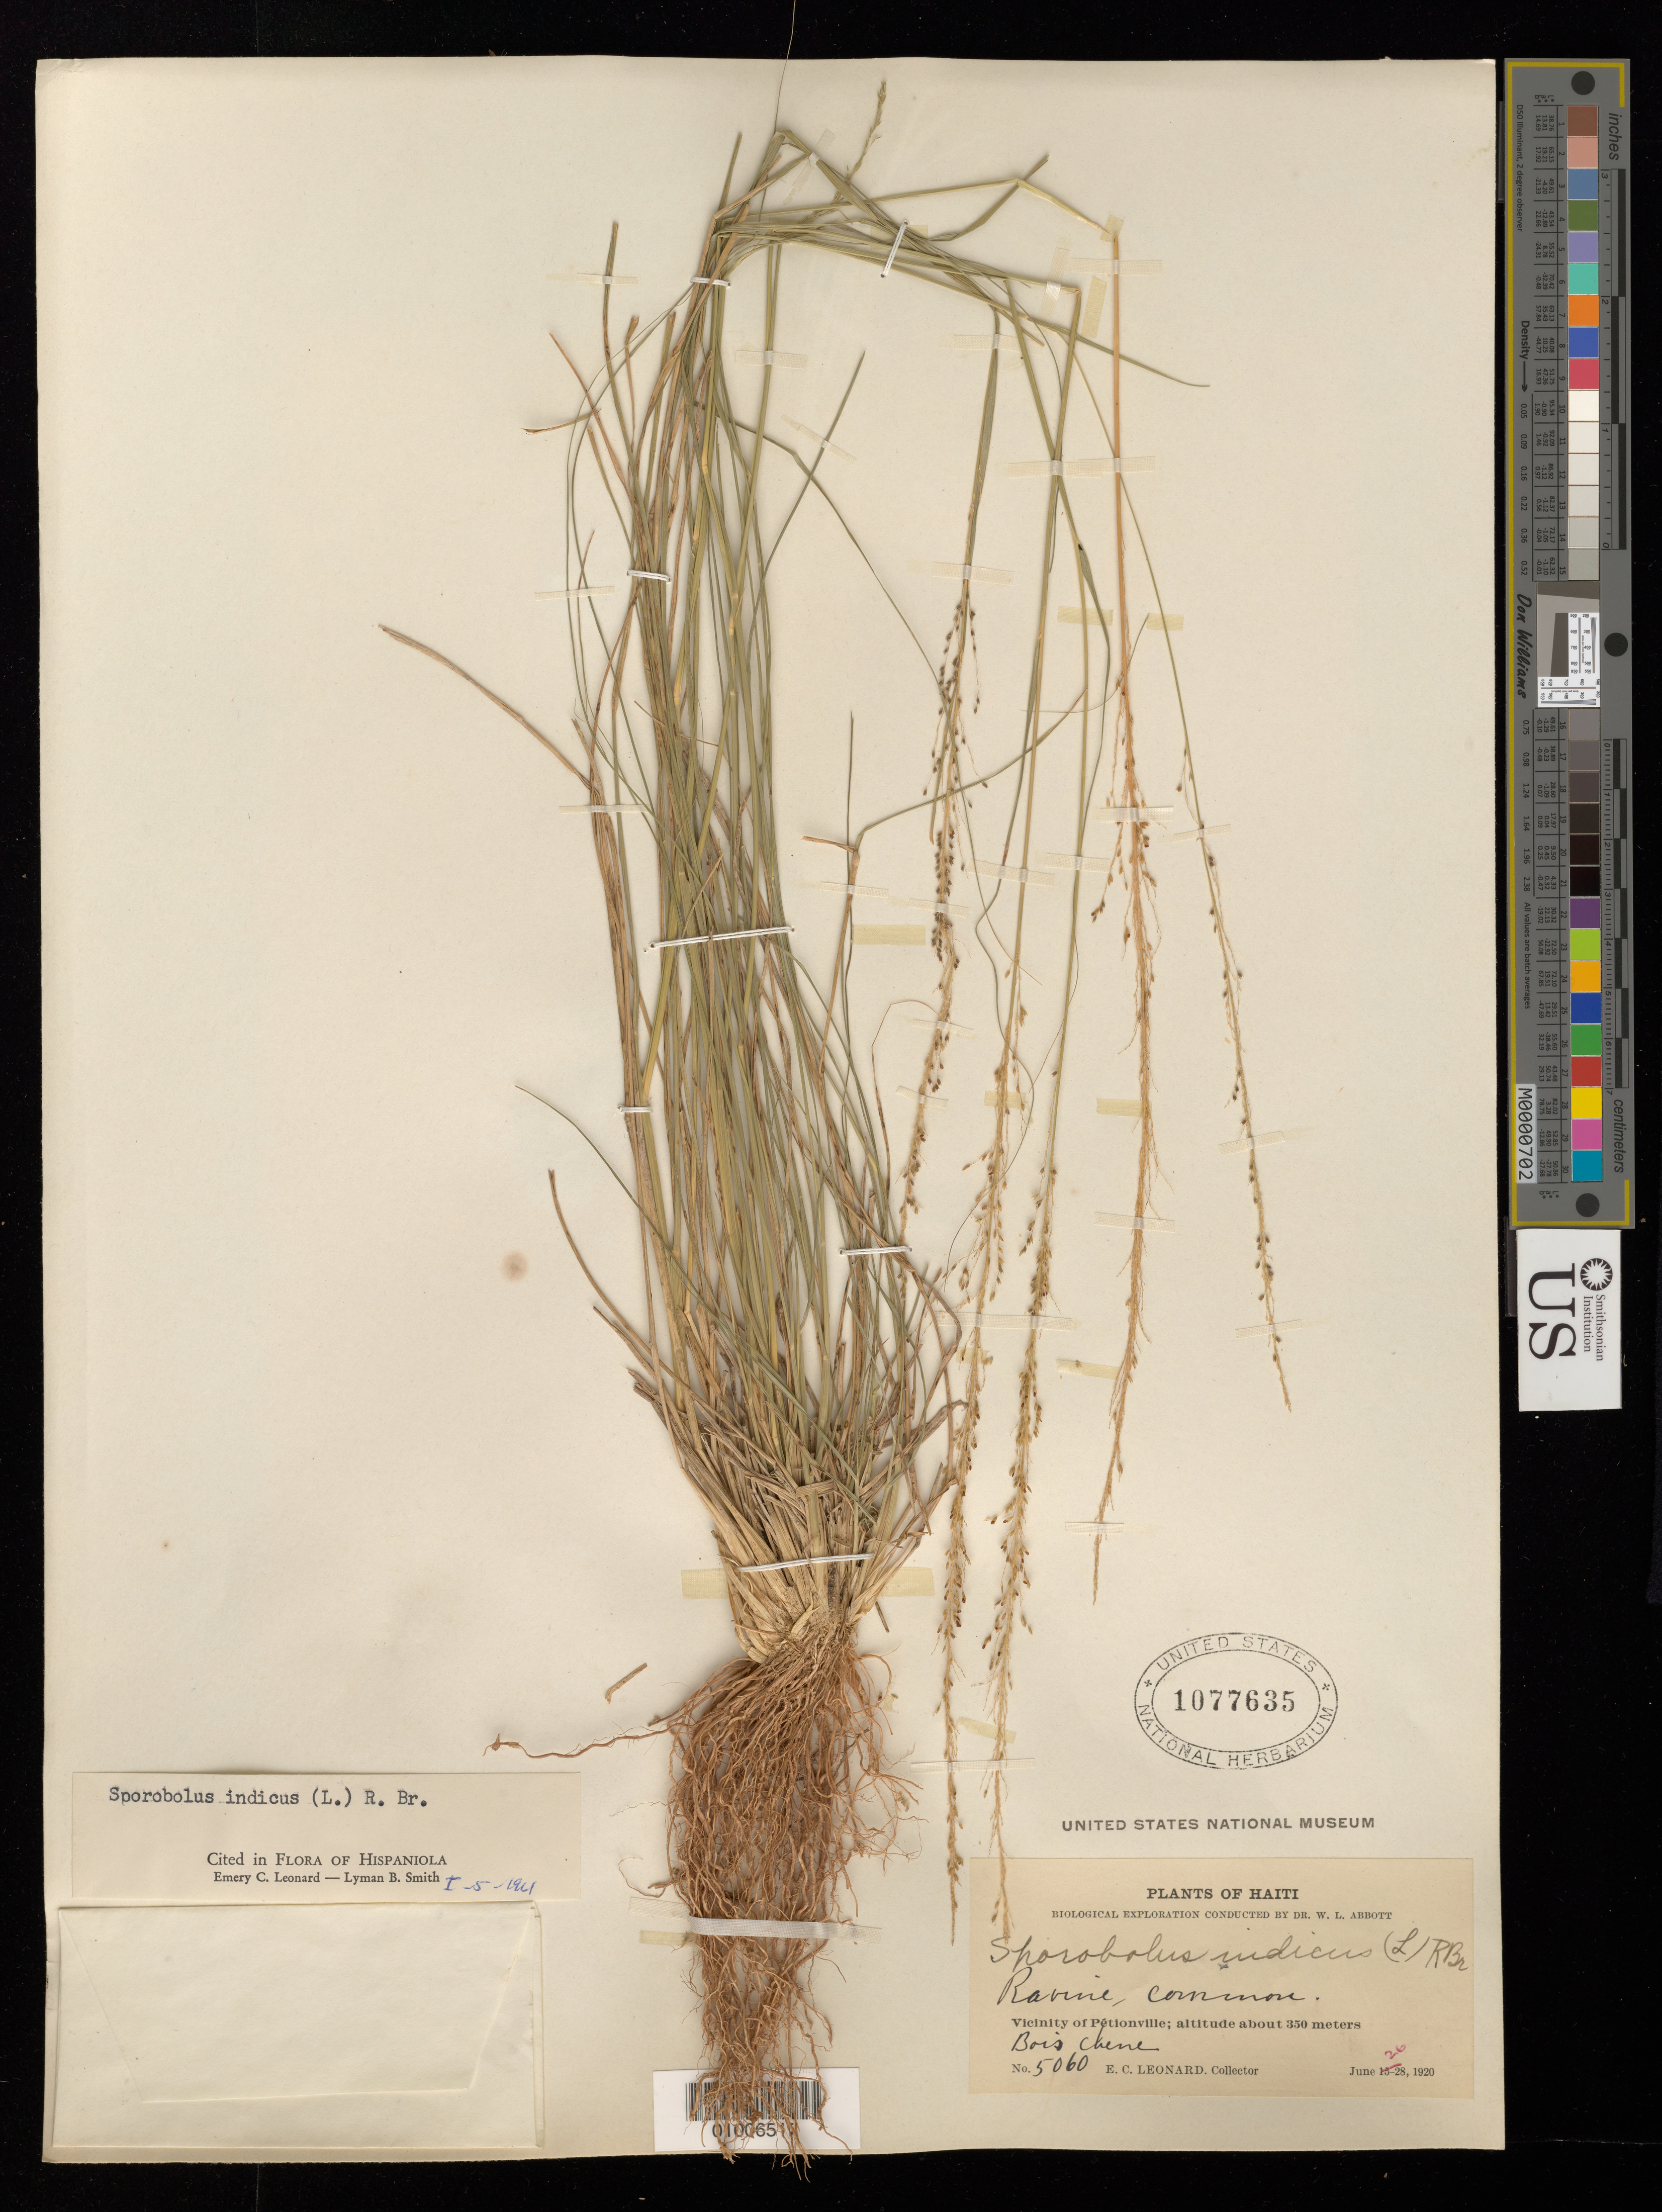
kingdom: Plantae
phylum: Tracheophyta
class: Liliopsida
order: Poales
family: Poaceae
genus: Sporobolus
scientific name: Sporobolus indicus var. indicus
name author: (L.) R. Br.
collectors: E. C. Leonard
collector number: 5060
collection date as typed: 26 Jun 1920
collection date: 1920-06-26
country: Haiti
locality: Ravine, common, vicinity of Petionville, Bois Chene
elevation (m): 350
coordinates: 0 N, 0 E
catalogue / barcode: US 1077635